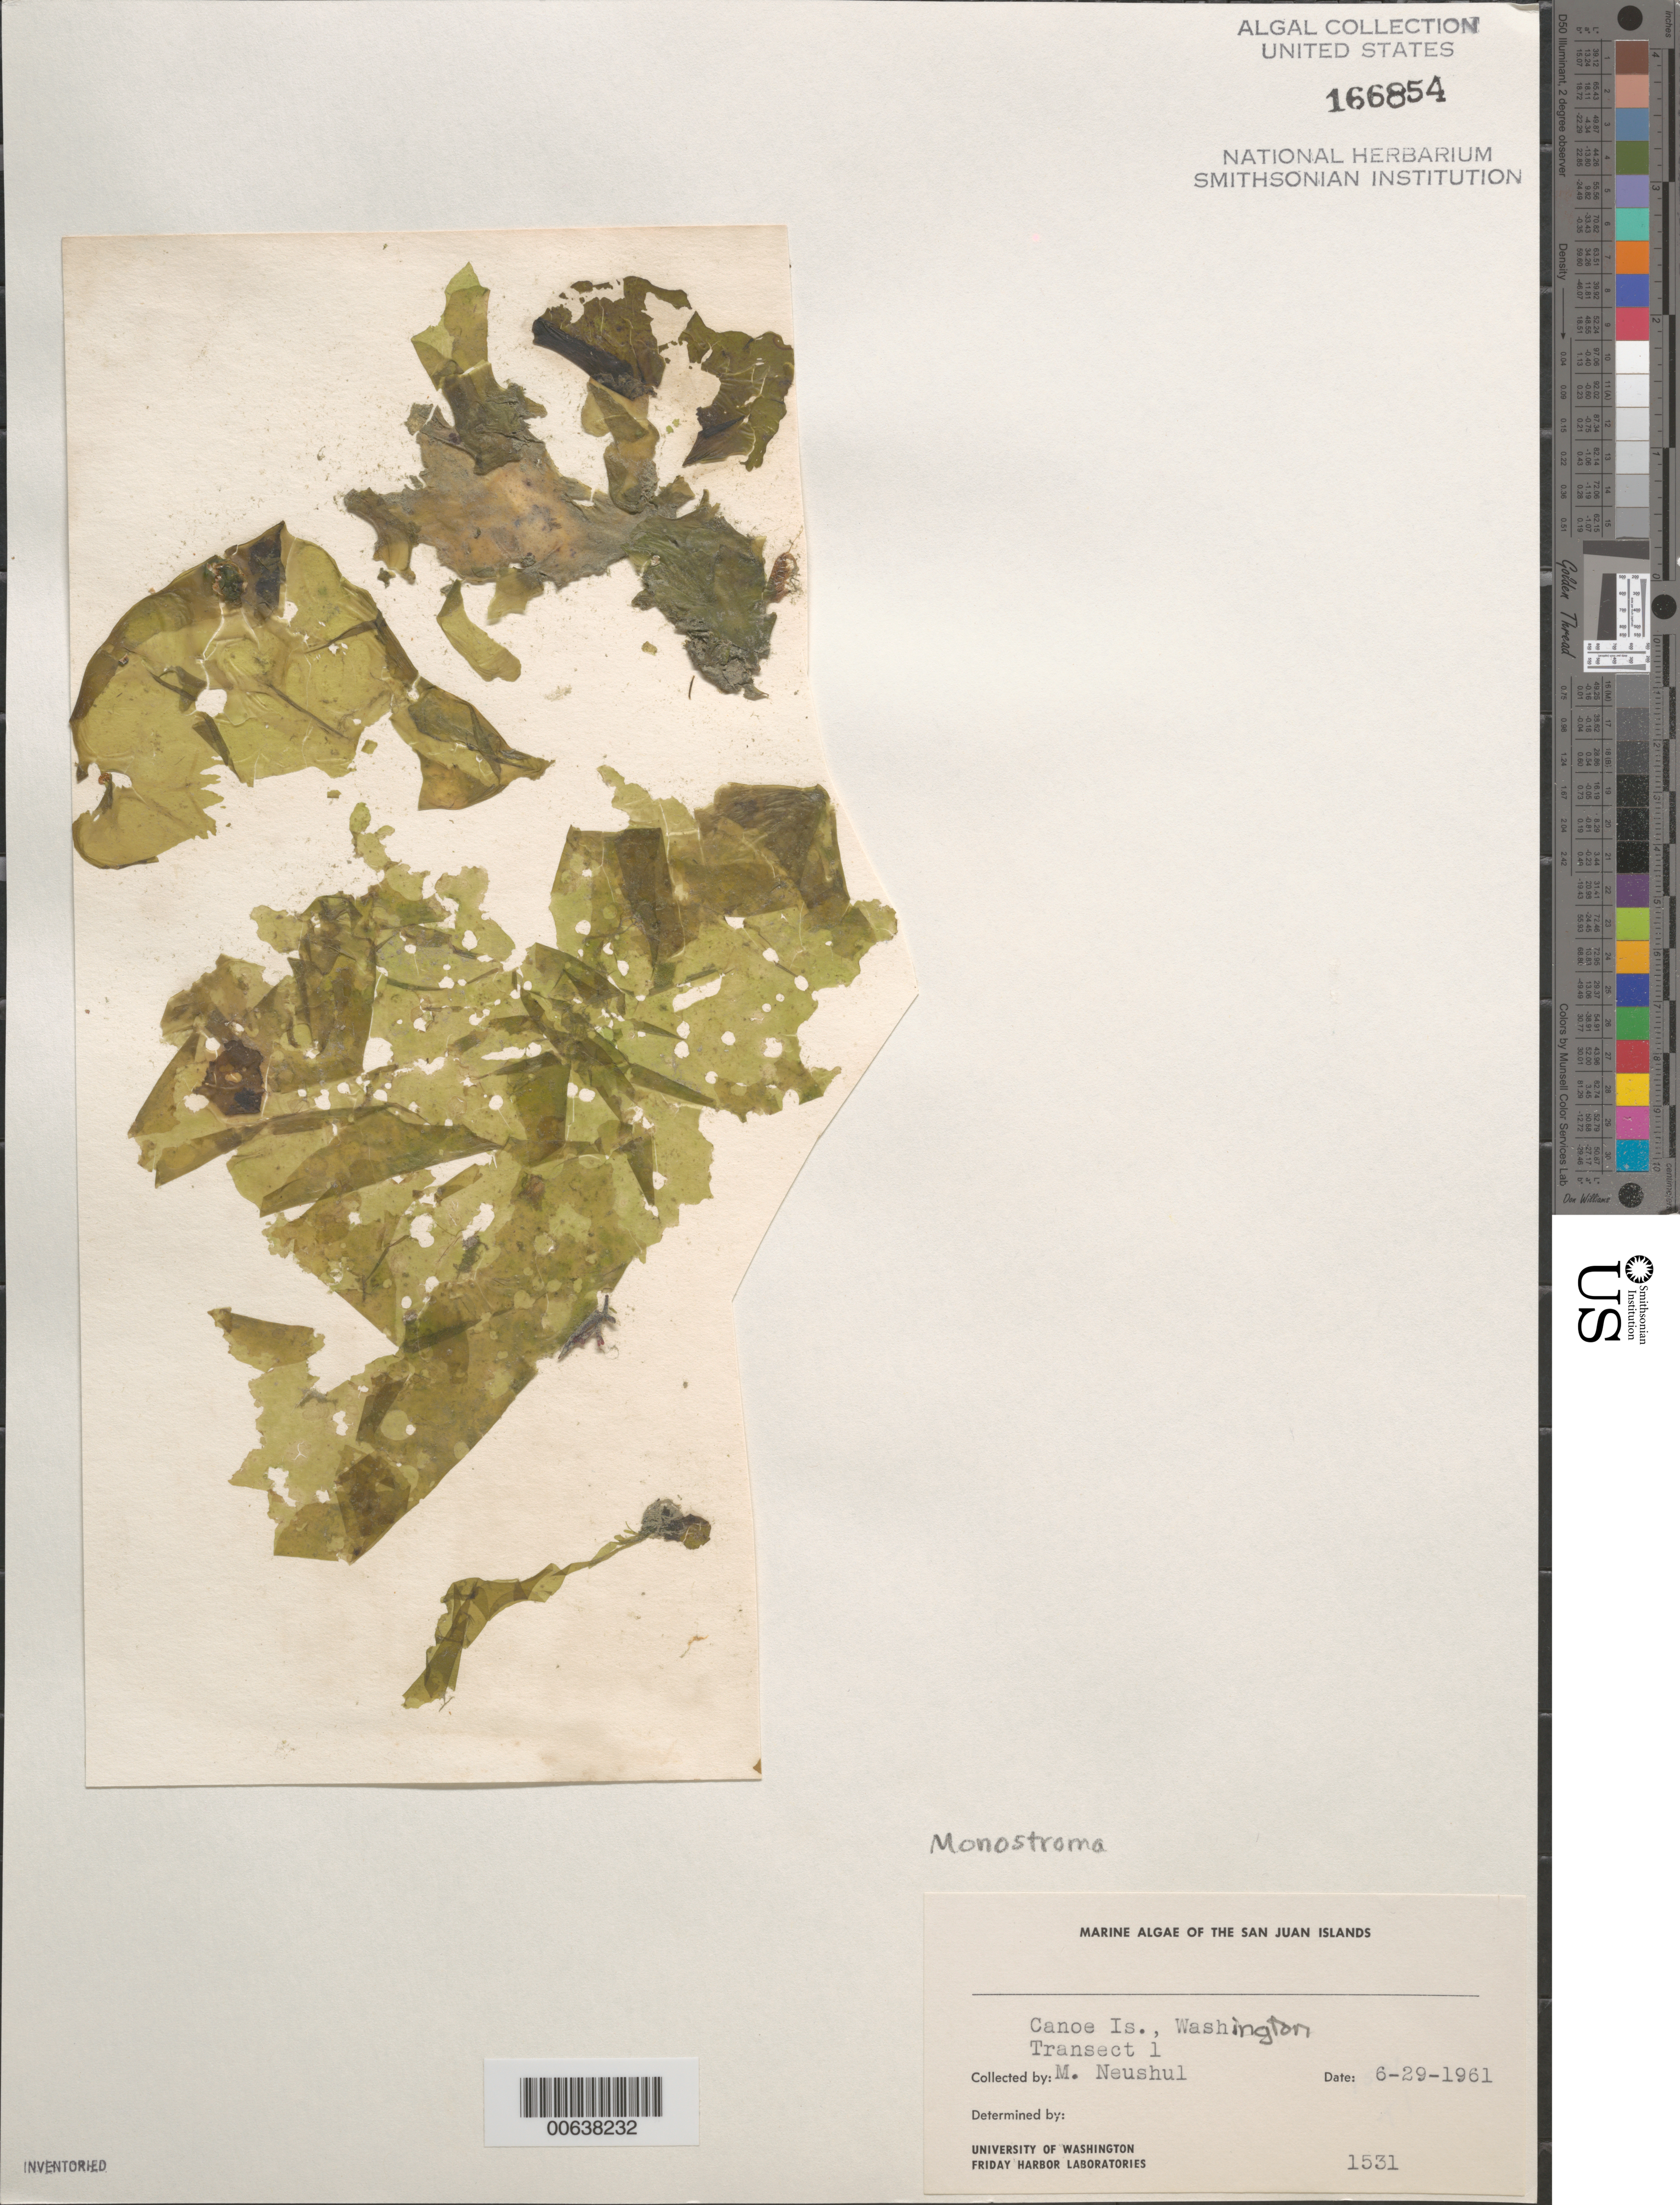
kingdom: Plantae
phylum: Chlorophyta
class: Ulvophyceae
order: Ulvales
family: Monostromataceae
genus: Monostroma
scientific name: Monostroma sp.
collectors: M. Neushul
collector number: Neushul 1531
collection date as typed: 29 Jun 1961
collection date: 1961-06-29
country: United States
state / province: Washington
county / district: San Juan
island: Canoe Island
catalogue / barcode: US 166854